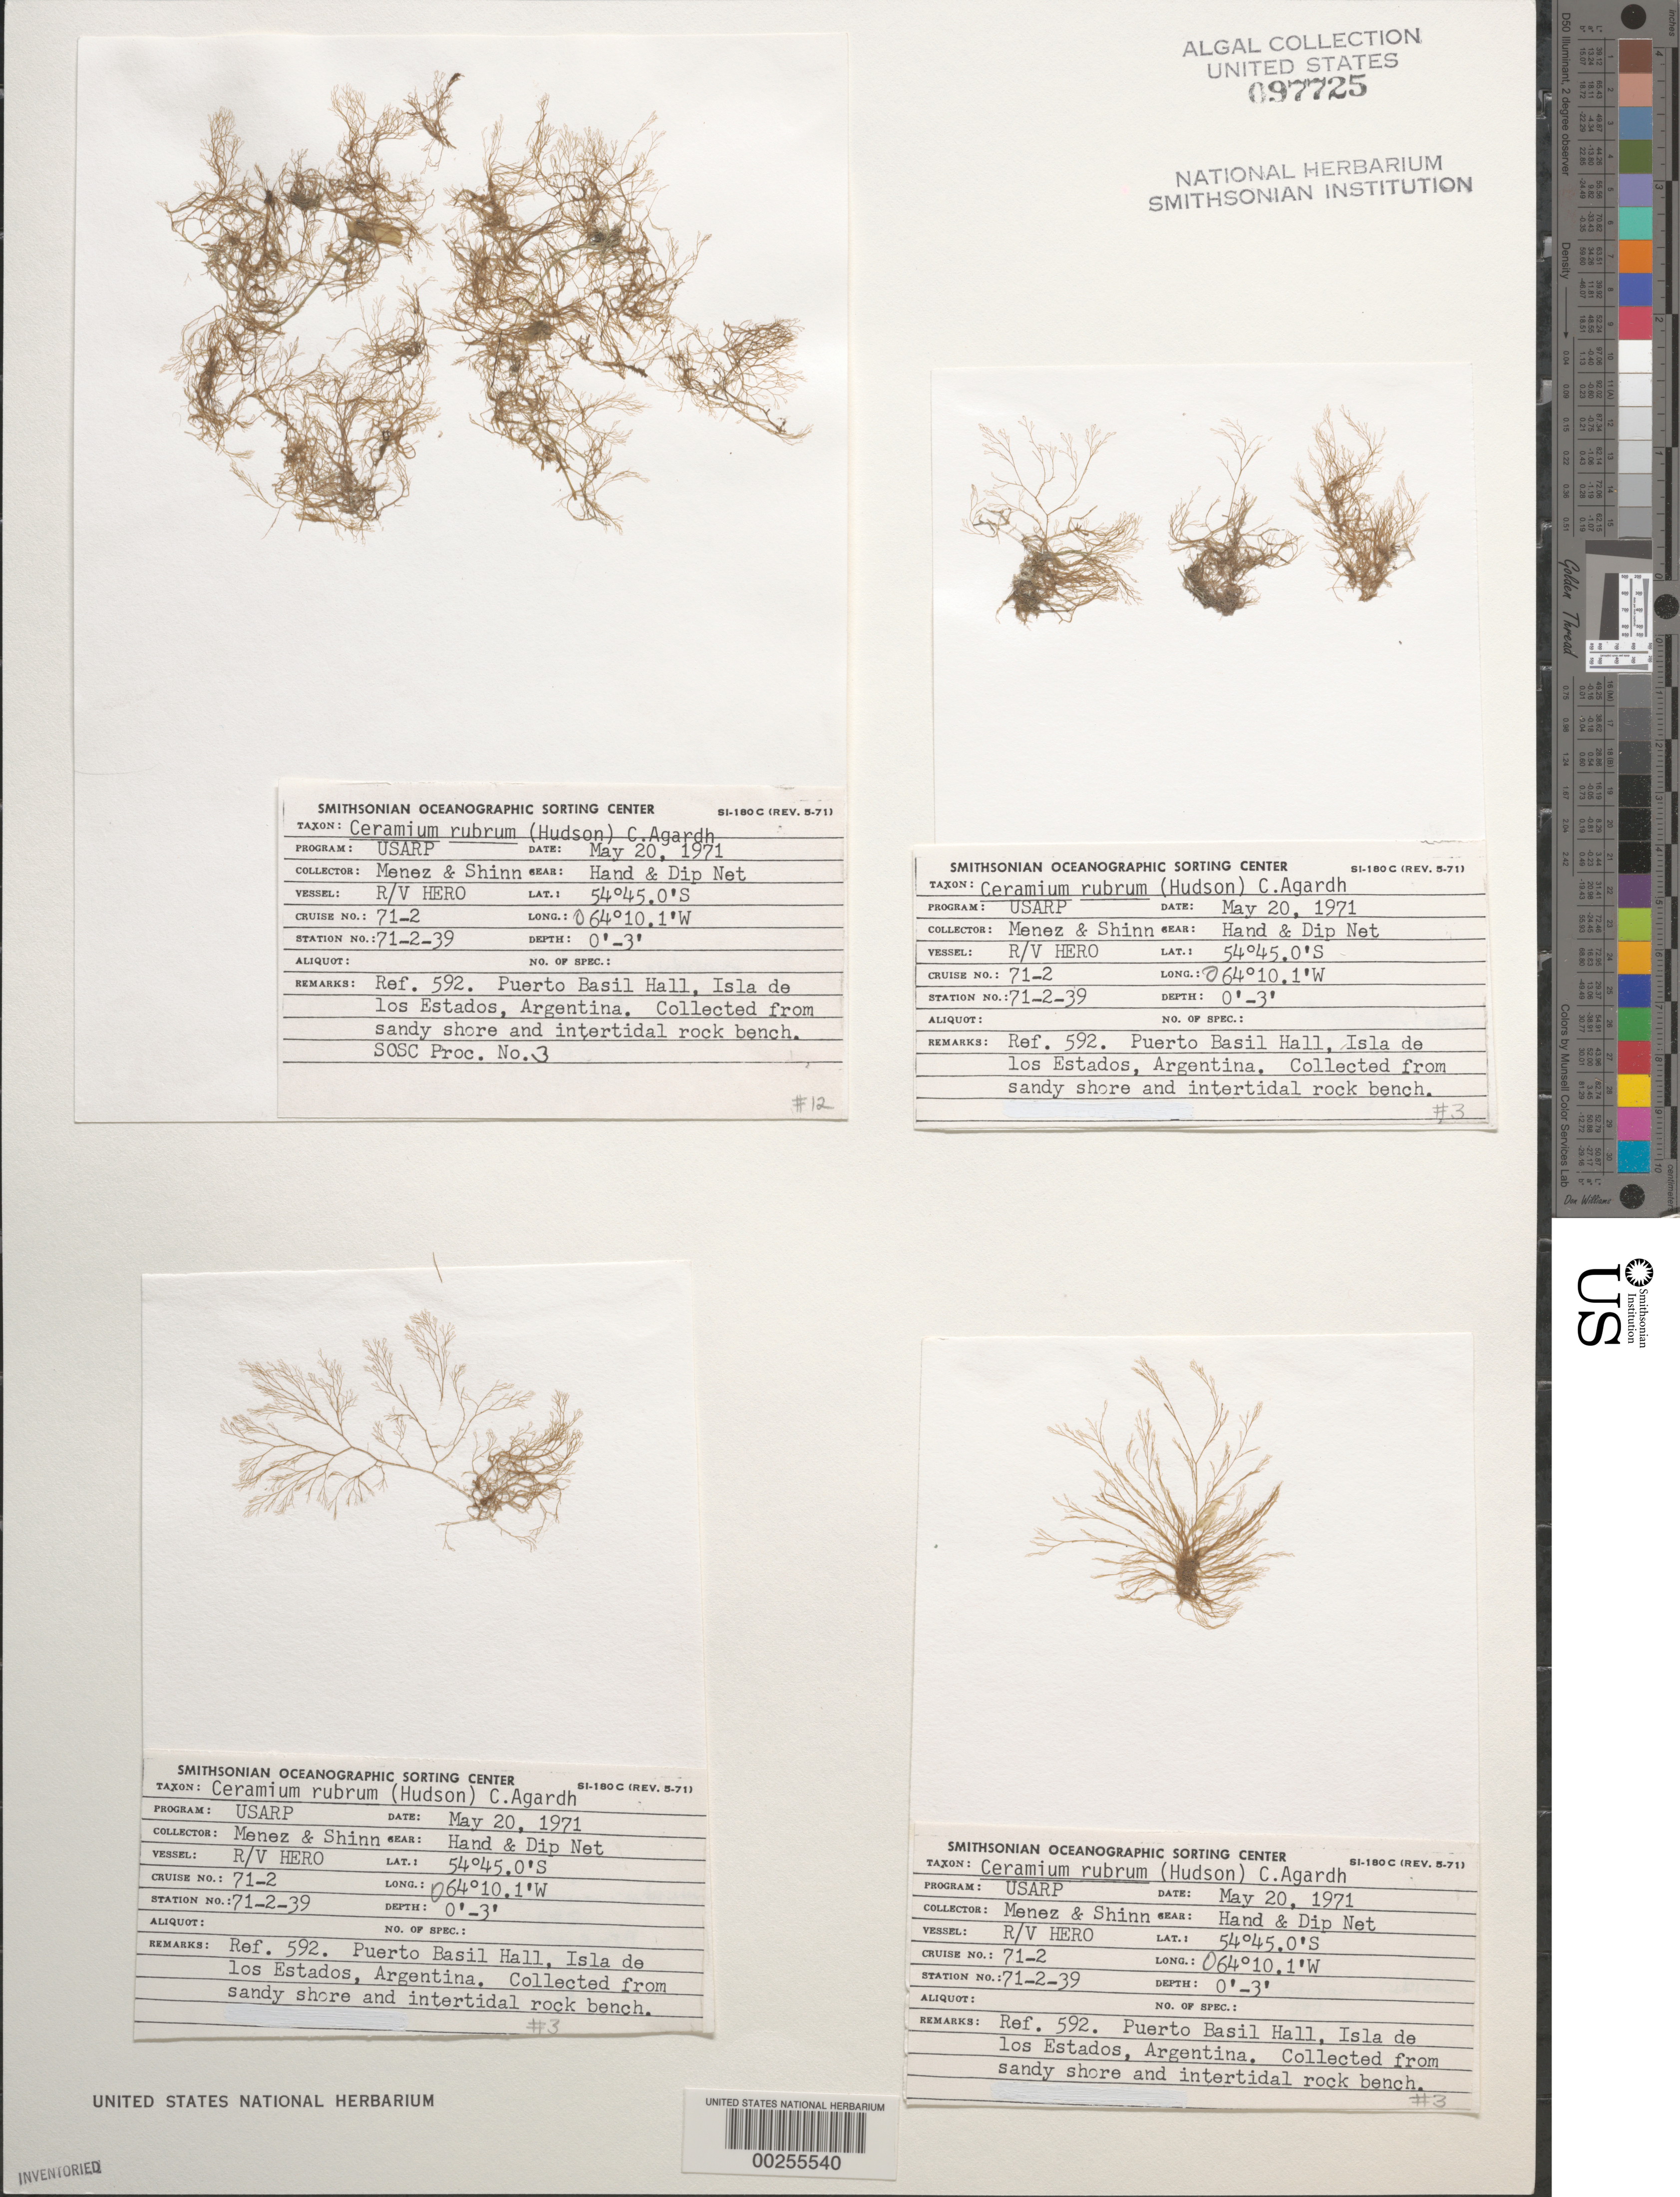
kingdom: Plantae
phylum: Rhodophyta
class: Florideophyceae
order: Ceramiales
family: Ceramiaceae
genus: Ceramium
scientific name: Ceramium rubrum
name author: C. Agardh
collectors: Meñez & -. Shinn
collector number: Station 71-2-39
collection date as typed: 20 May 1971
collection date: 1971-05-20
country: Argentina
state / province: Tierra del Fuego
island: Isla de los Estados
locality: Puerto Basil Hall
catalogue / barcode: US 97725